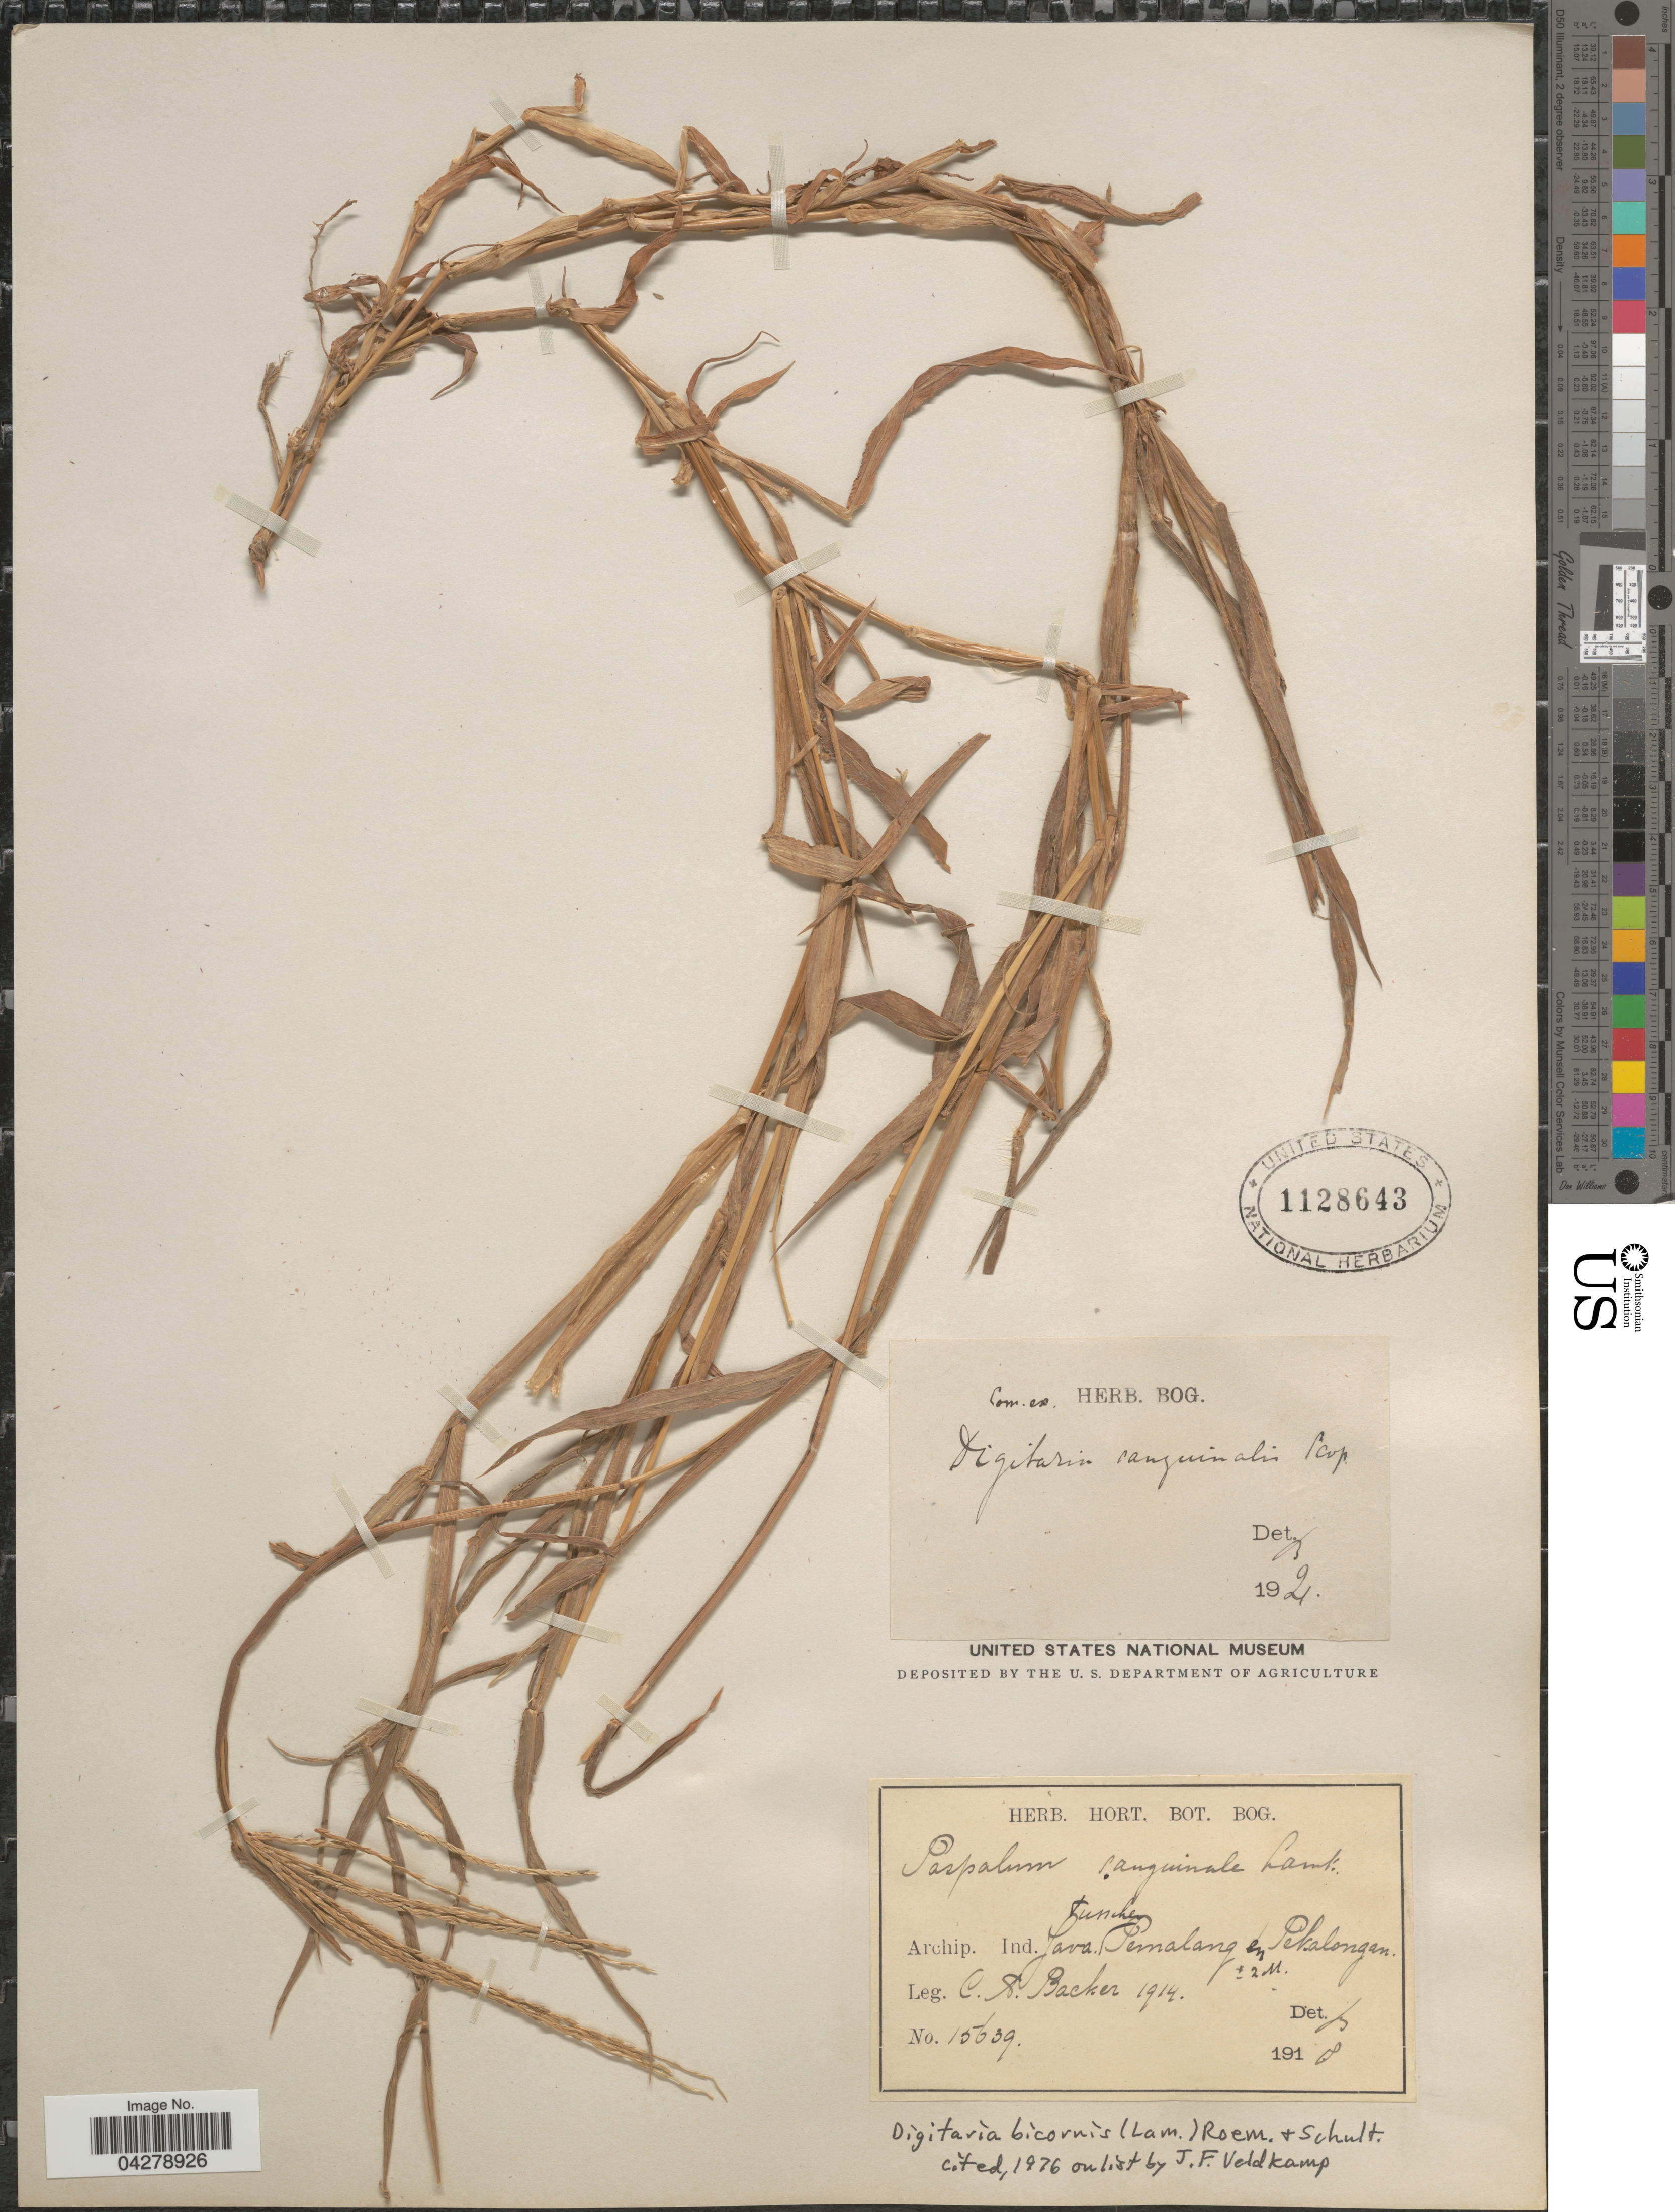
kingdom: Plantae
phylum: Tracheophyta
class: Liliopsida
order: Poales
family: Poaceae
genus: Digitaria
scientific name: Digitaria bicornis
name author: (Lam.) Roem. & Schult.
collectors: C. A. Backer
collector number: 15639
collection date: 1914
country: Indonesia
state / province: Java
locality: Archip. Ind. Java. Bunches Pemalang en Pekalongan.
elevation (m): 2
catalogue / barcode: US 1128643